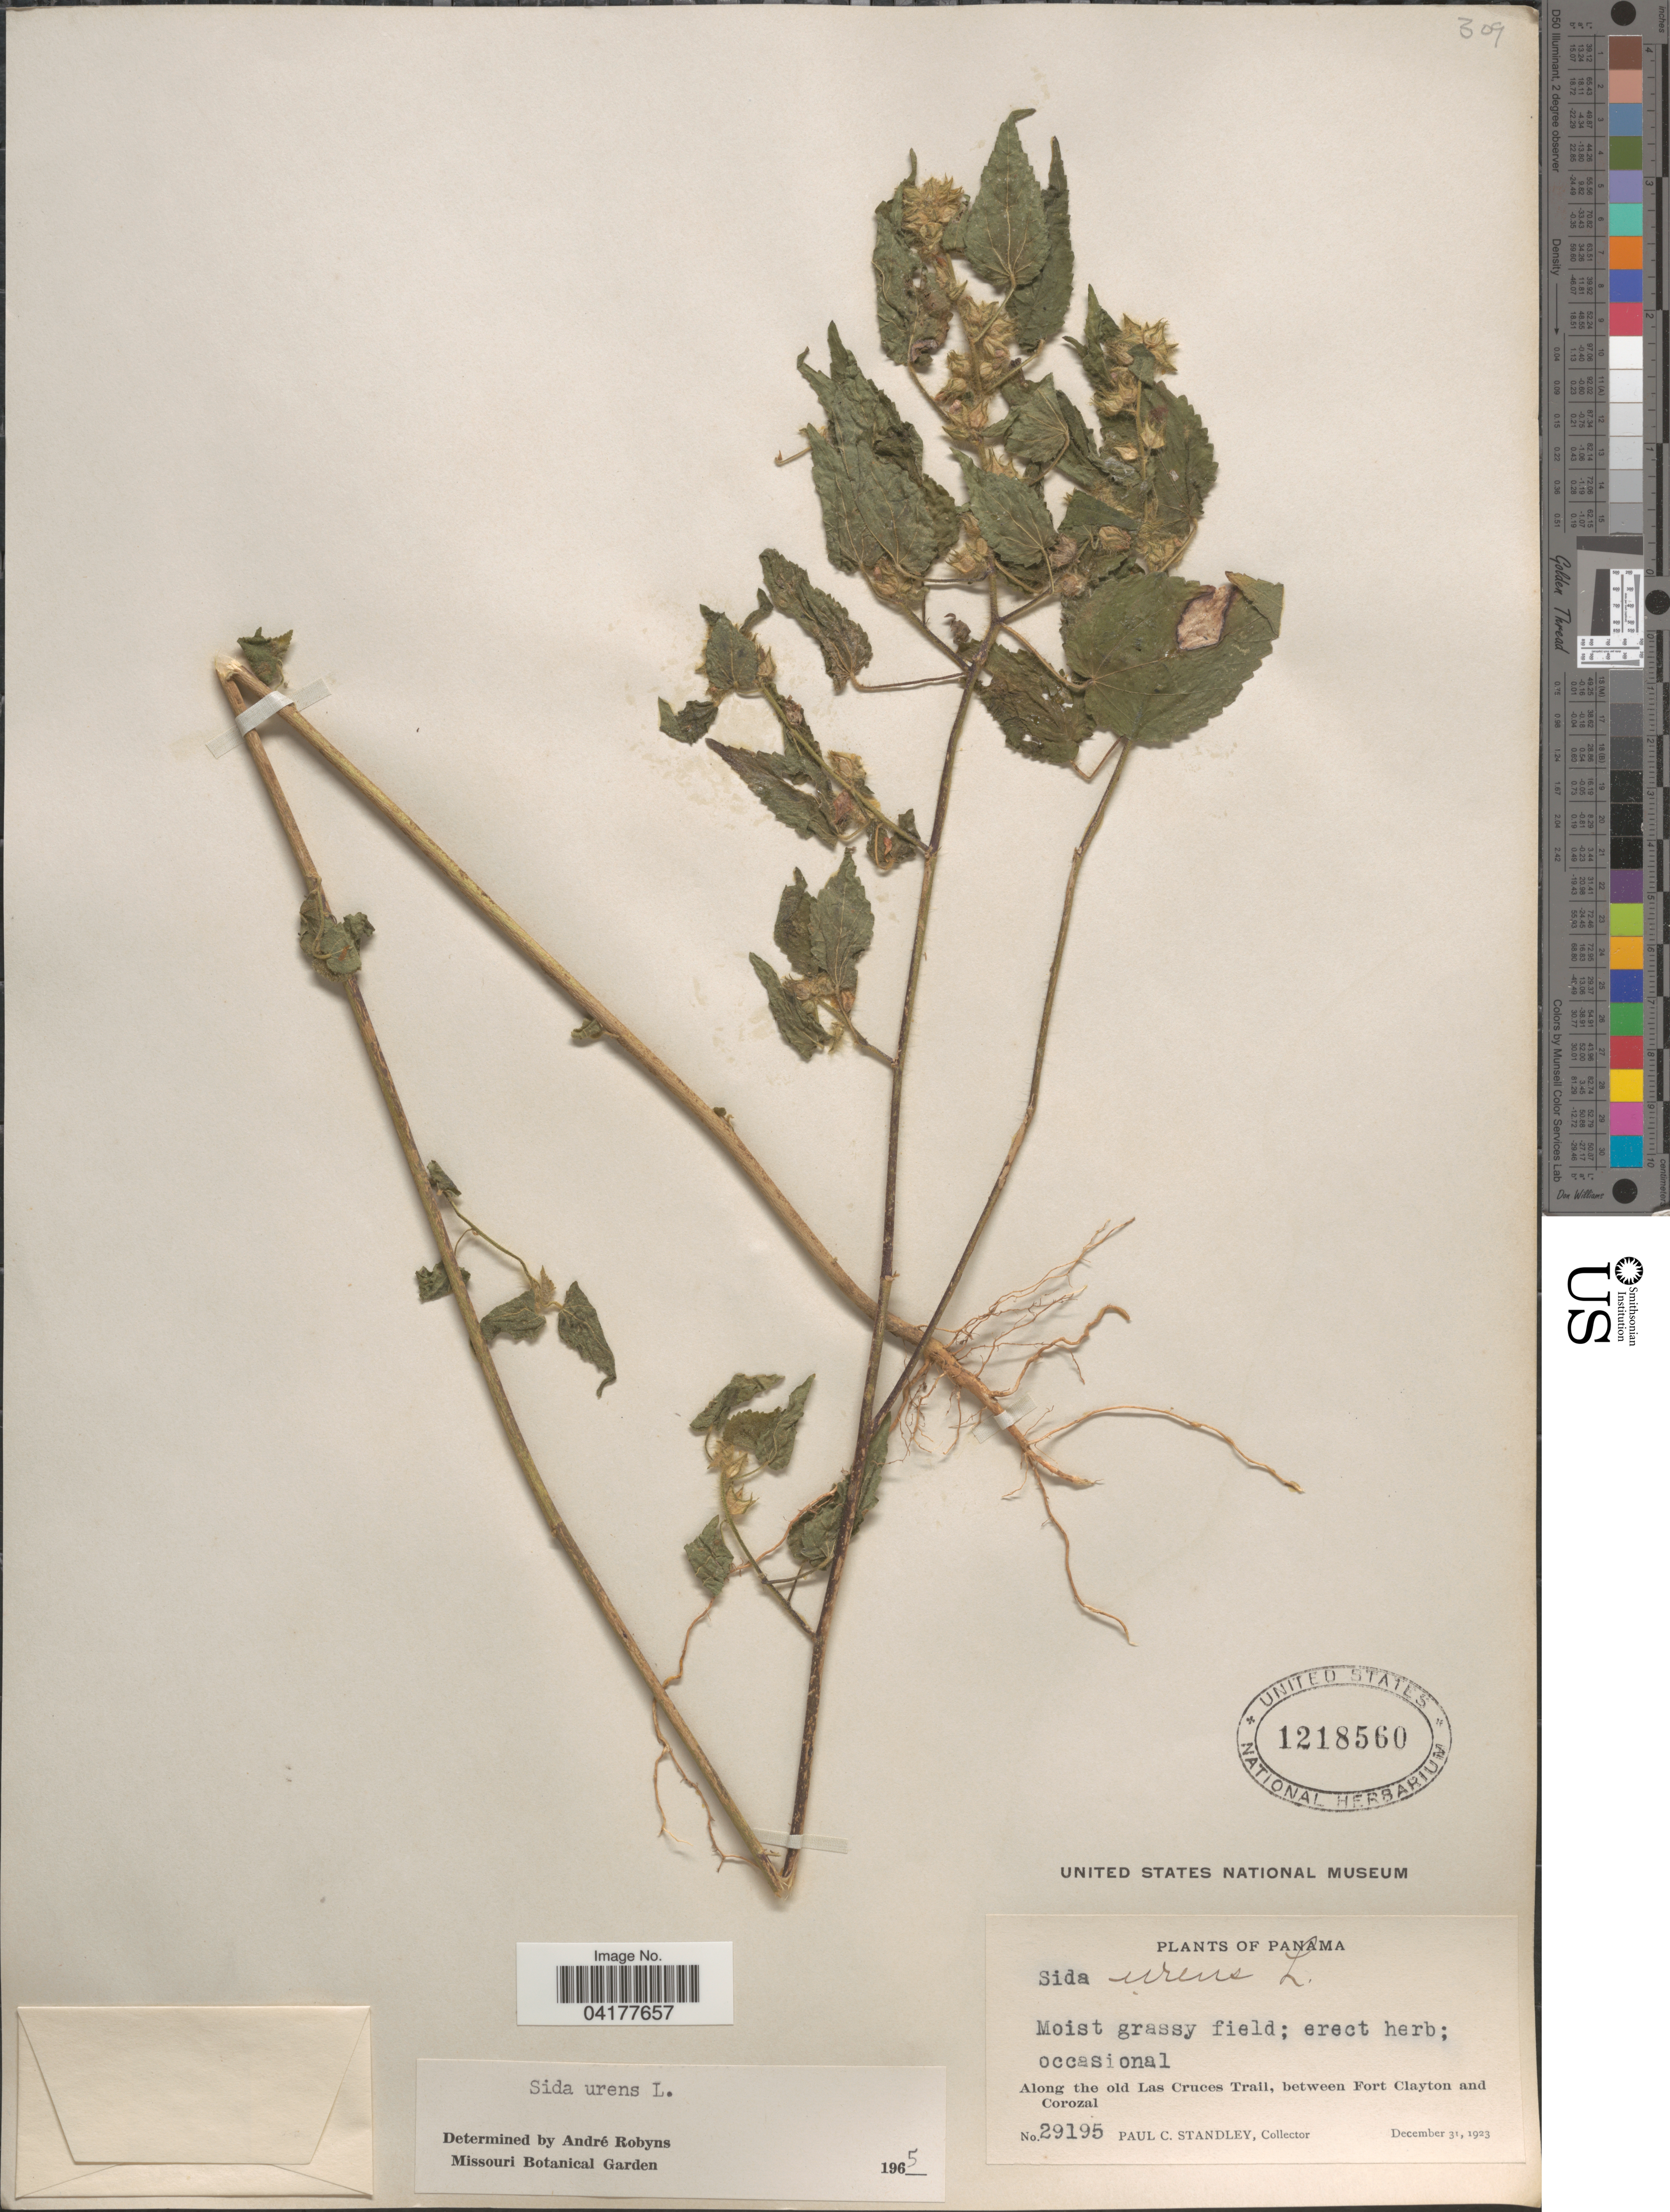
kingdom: Plantae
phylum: Tracheophyta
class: Magnoliopsida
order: Malvales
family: Malvaceae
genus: Sida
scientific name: Sida urens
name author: L.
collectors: P. C. Standley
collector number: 29195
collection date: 1923-12-31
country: Panama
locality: Along the old Las Cruces Trail, between Fort Clayton and Corozal.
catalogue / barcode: US 1218560